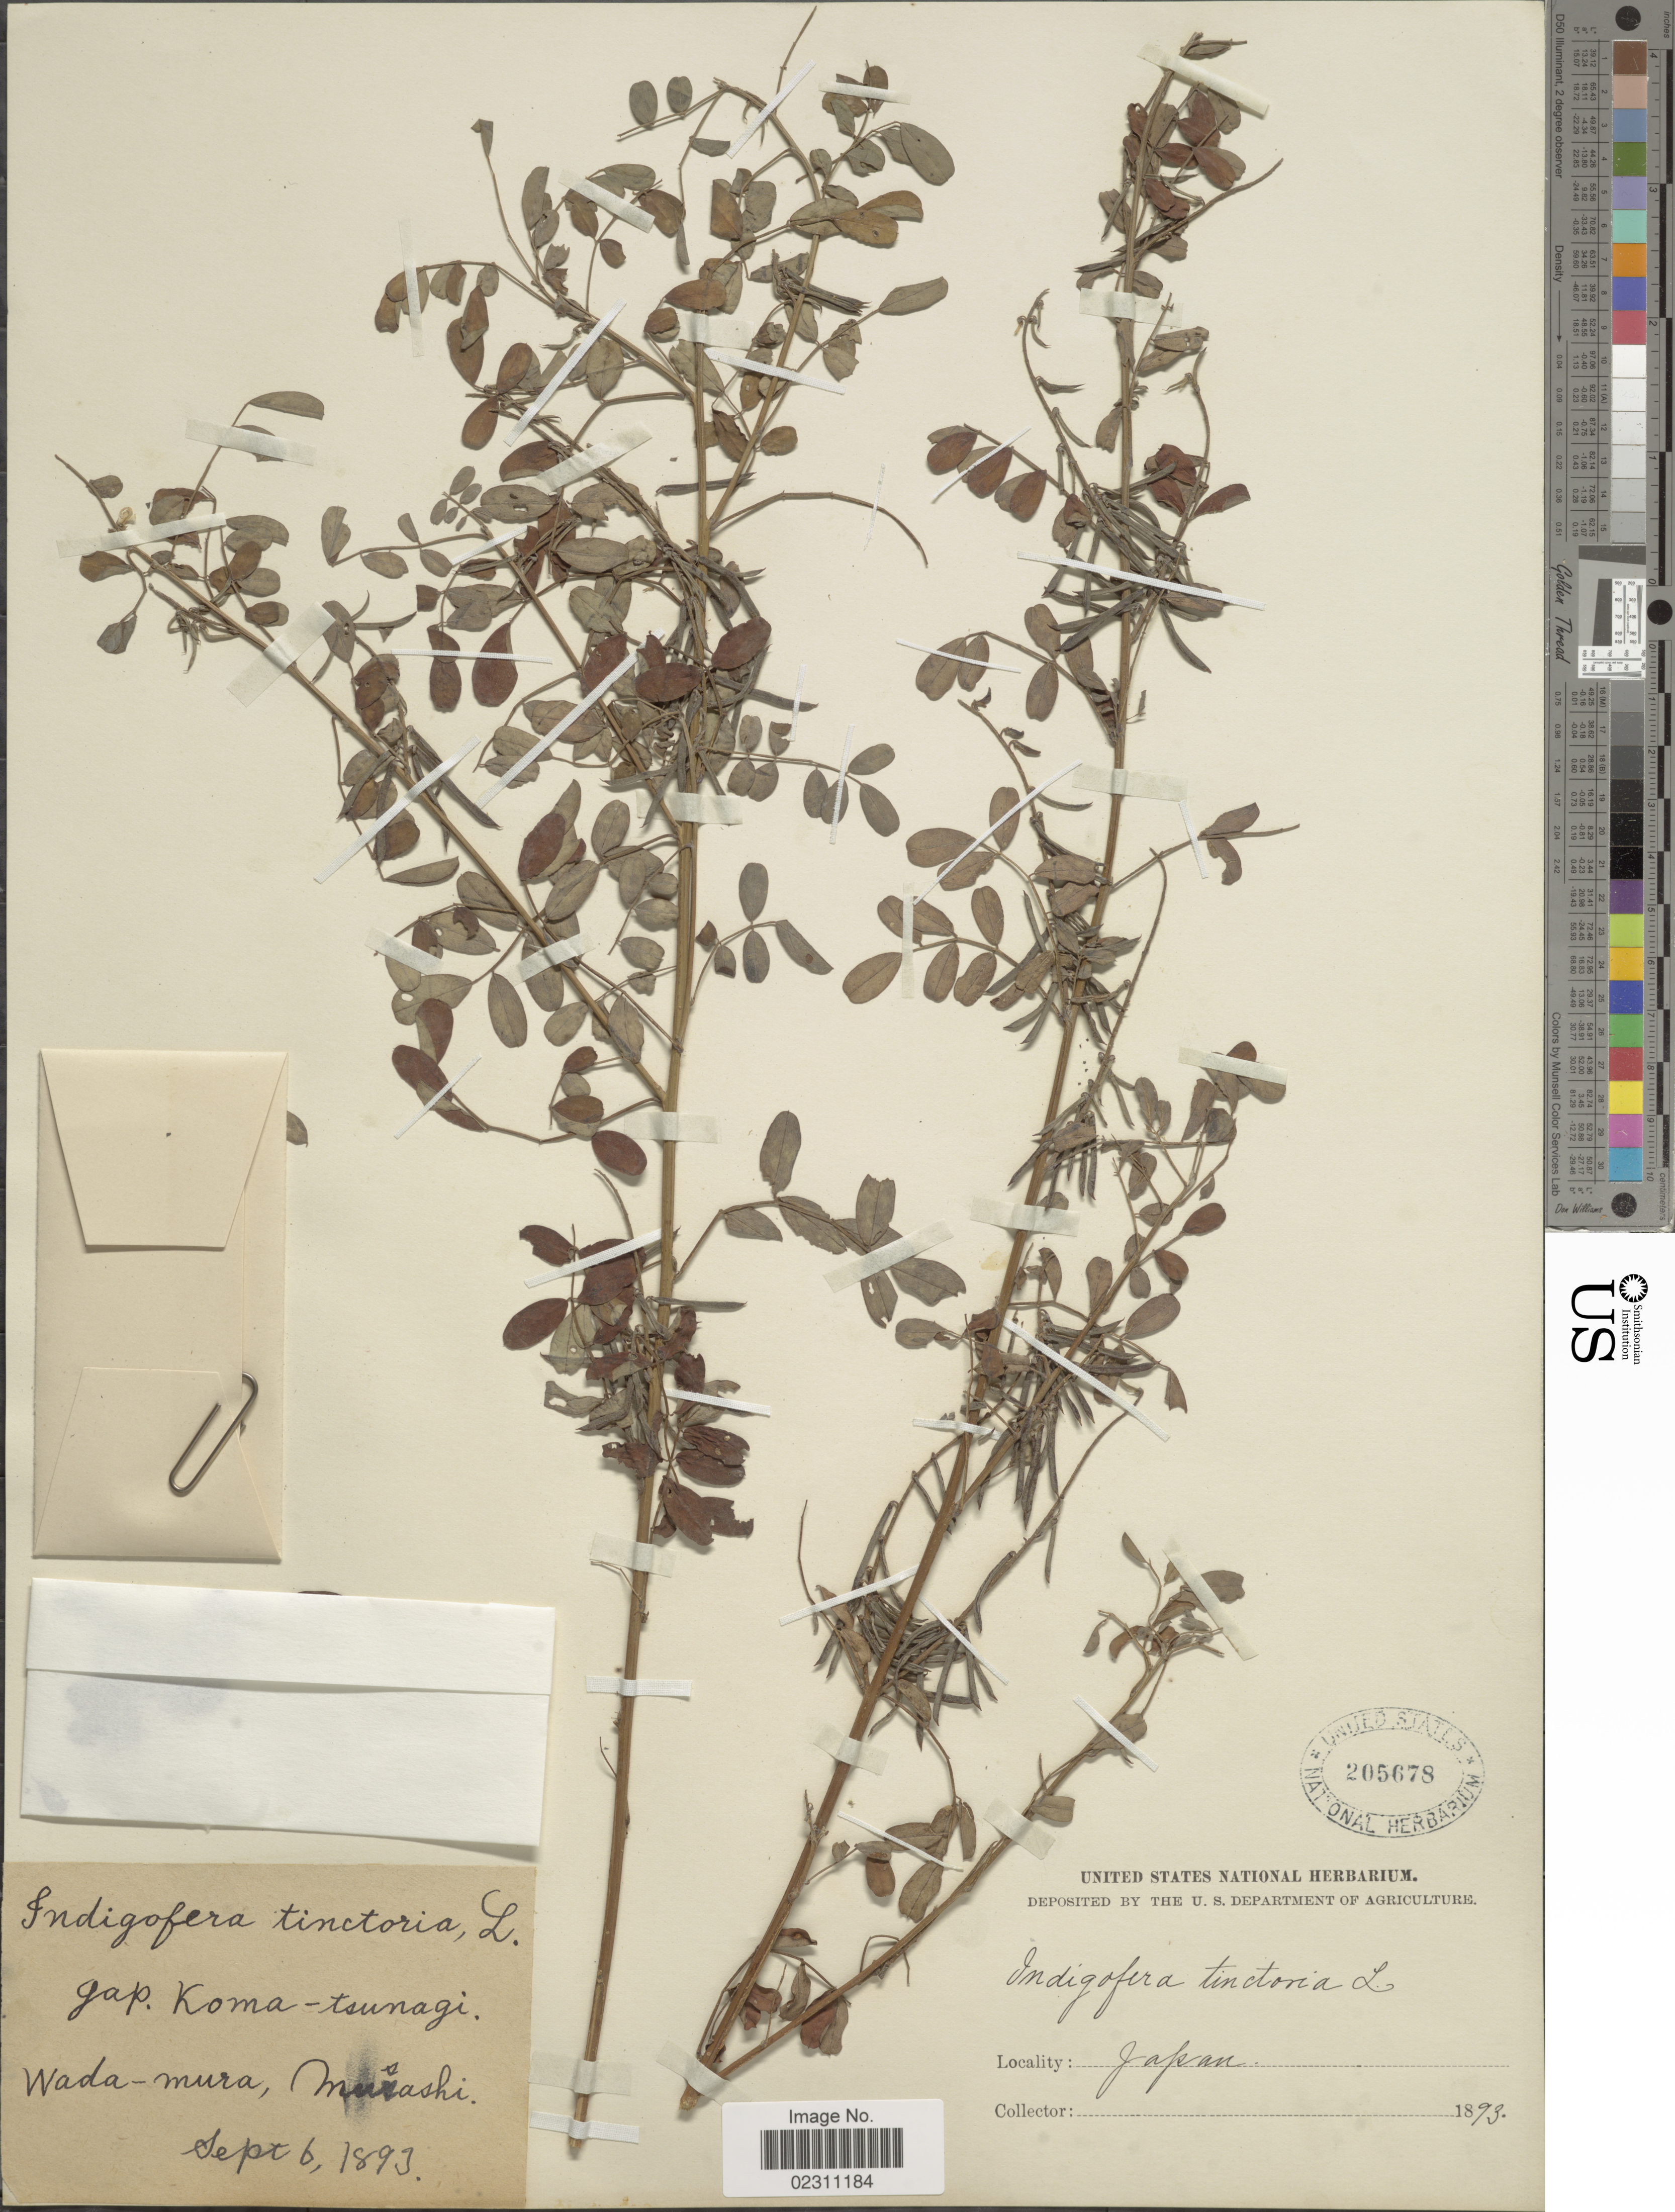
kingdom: Plantae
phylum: Tracheophyta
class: Magnoliopsida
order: Fabales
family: Fabaceae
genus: Indigofera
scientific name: Indigofera tinctoria sensu Naves non L.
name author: Naves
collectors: U.S. National Herbarium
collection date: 1893-09-06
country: Japan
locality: Wada-mura, Musashi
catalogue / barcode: US 205678